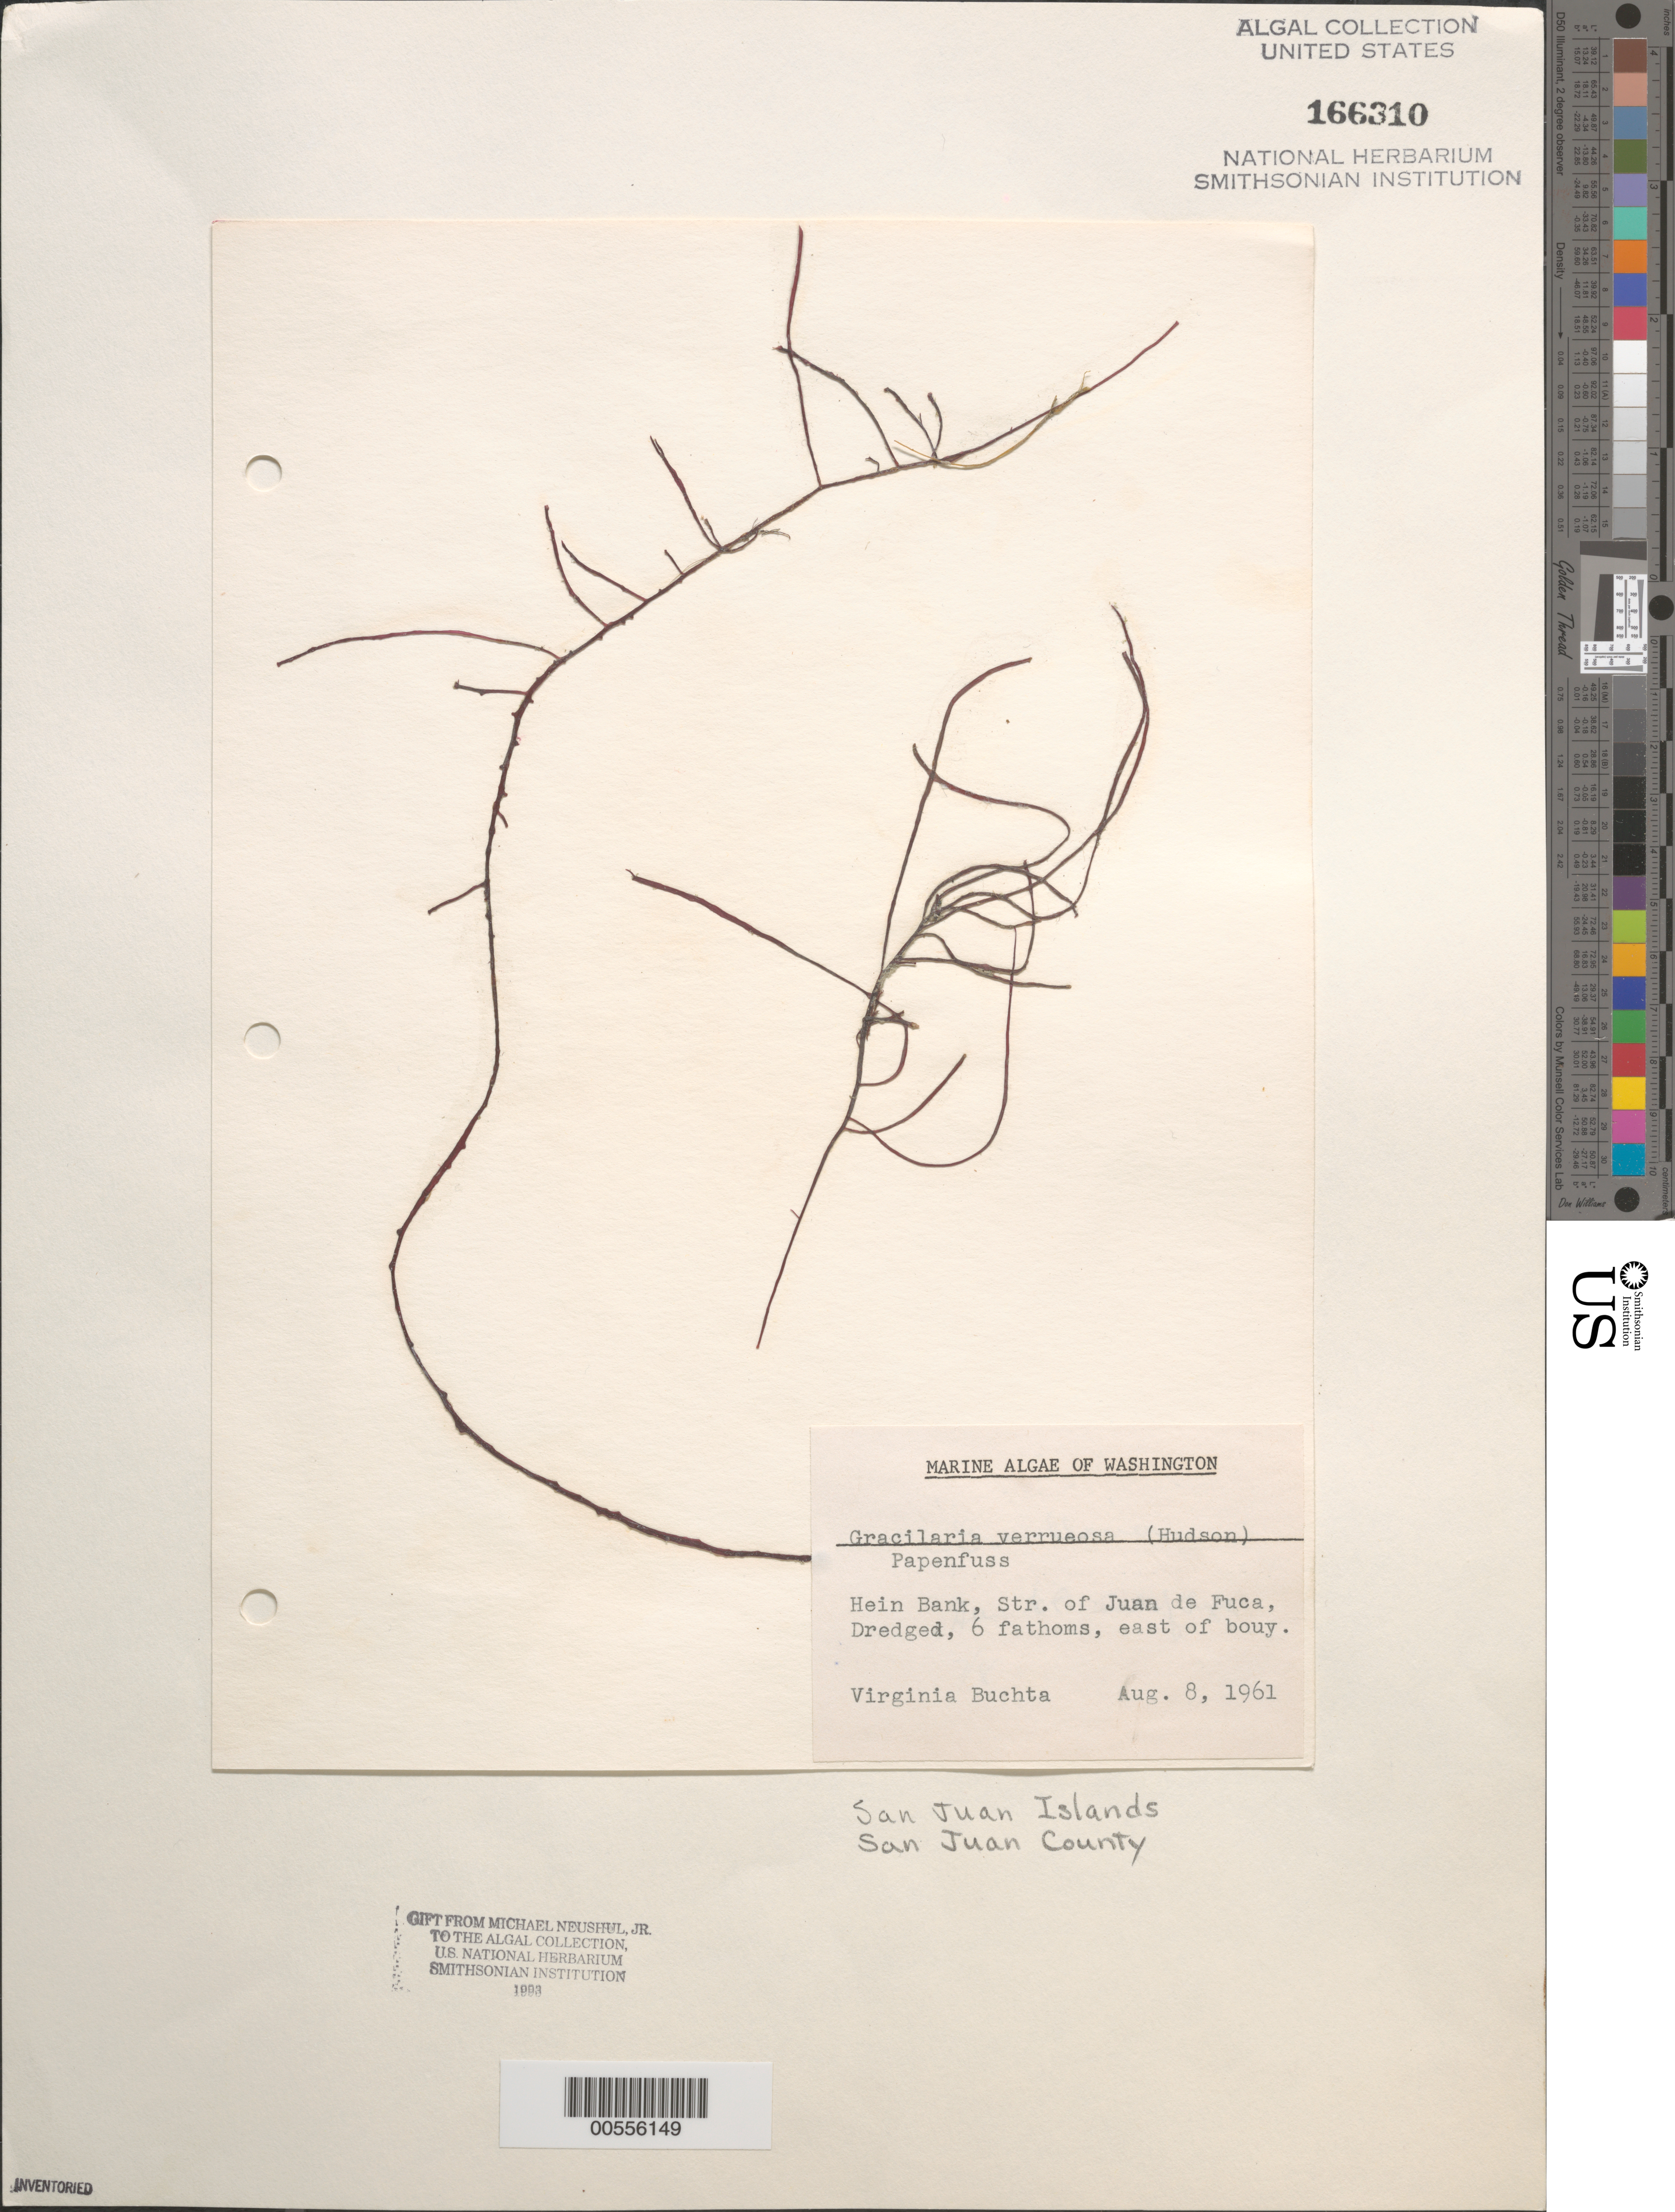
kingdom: Plantae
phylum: Rhodophyta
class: Florideophyceae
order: Gracilariales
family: Gracilariaceae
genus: Gracilariopsis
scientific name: Gracilariopsis longissima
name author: (S.G. Gmel.) Steentoft et al.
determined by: Algae name updating Project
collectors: V. Buchta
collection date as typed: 08 Aug 1961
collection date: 1961-08-08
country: United States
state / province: Washington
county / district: San Juan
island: San Juan Islands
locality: Hein Bank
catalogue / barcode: US 166310